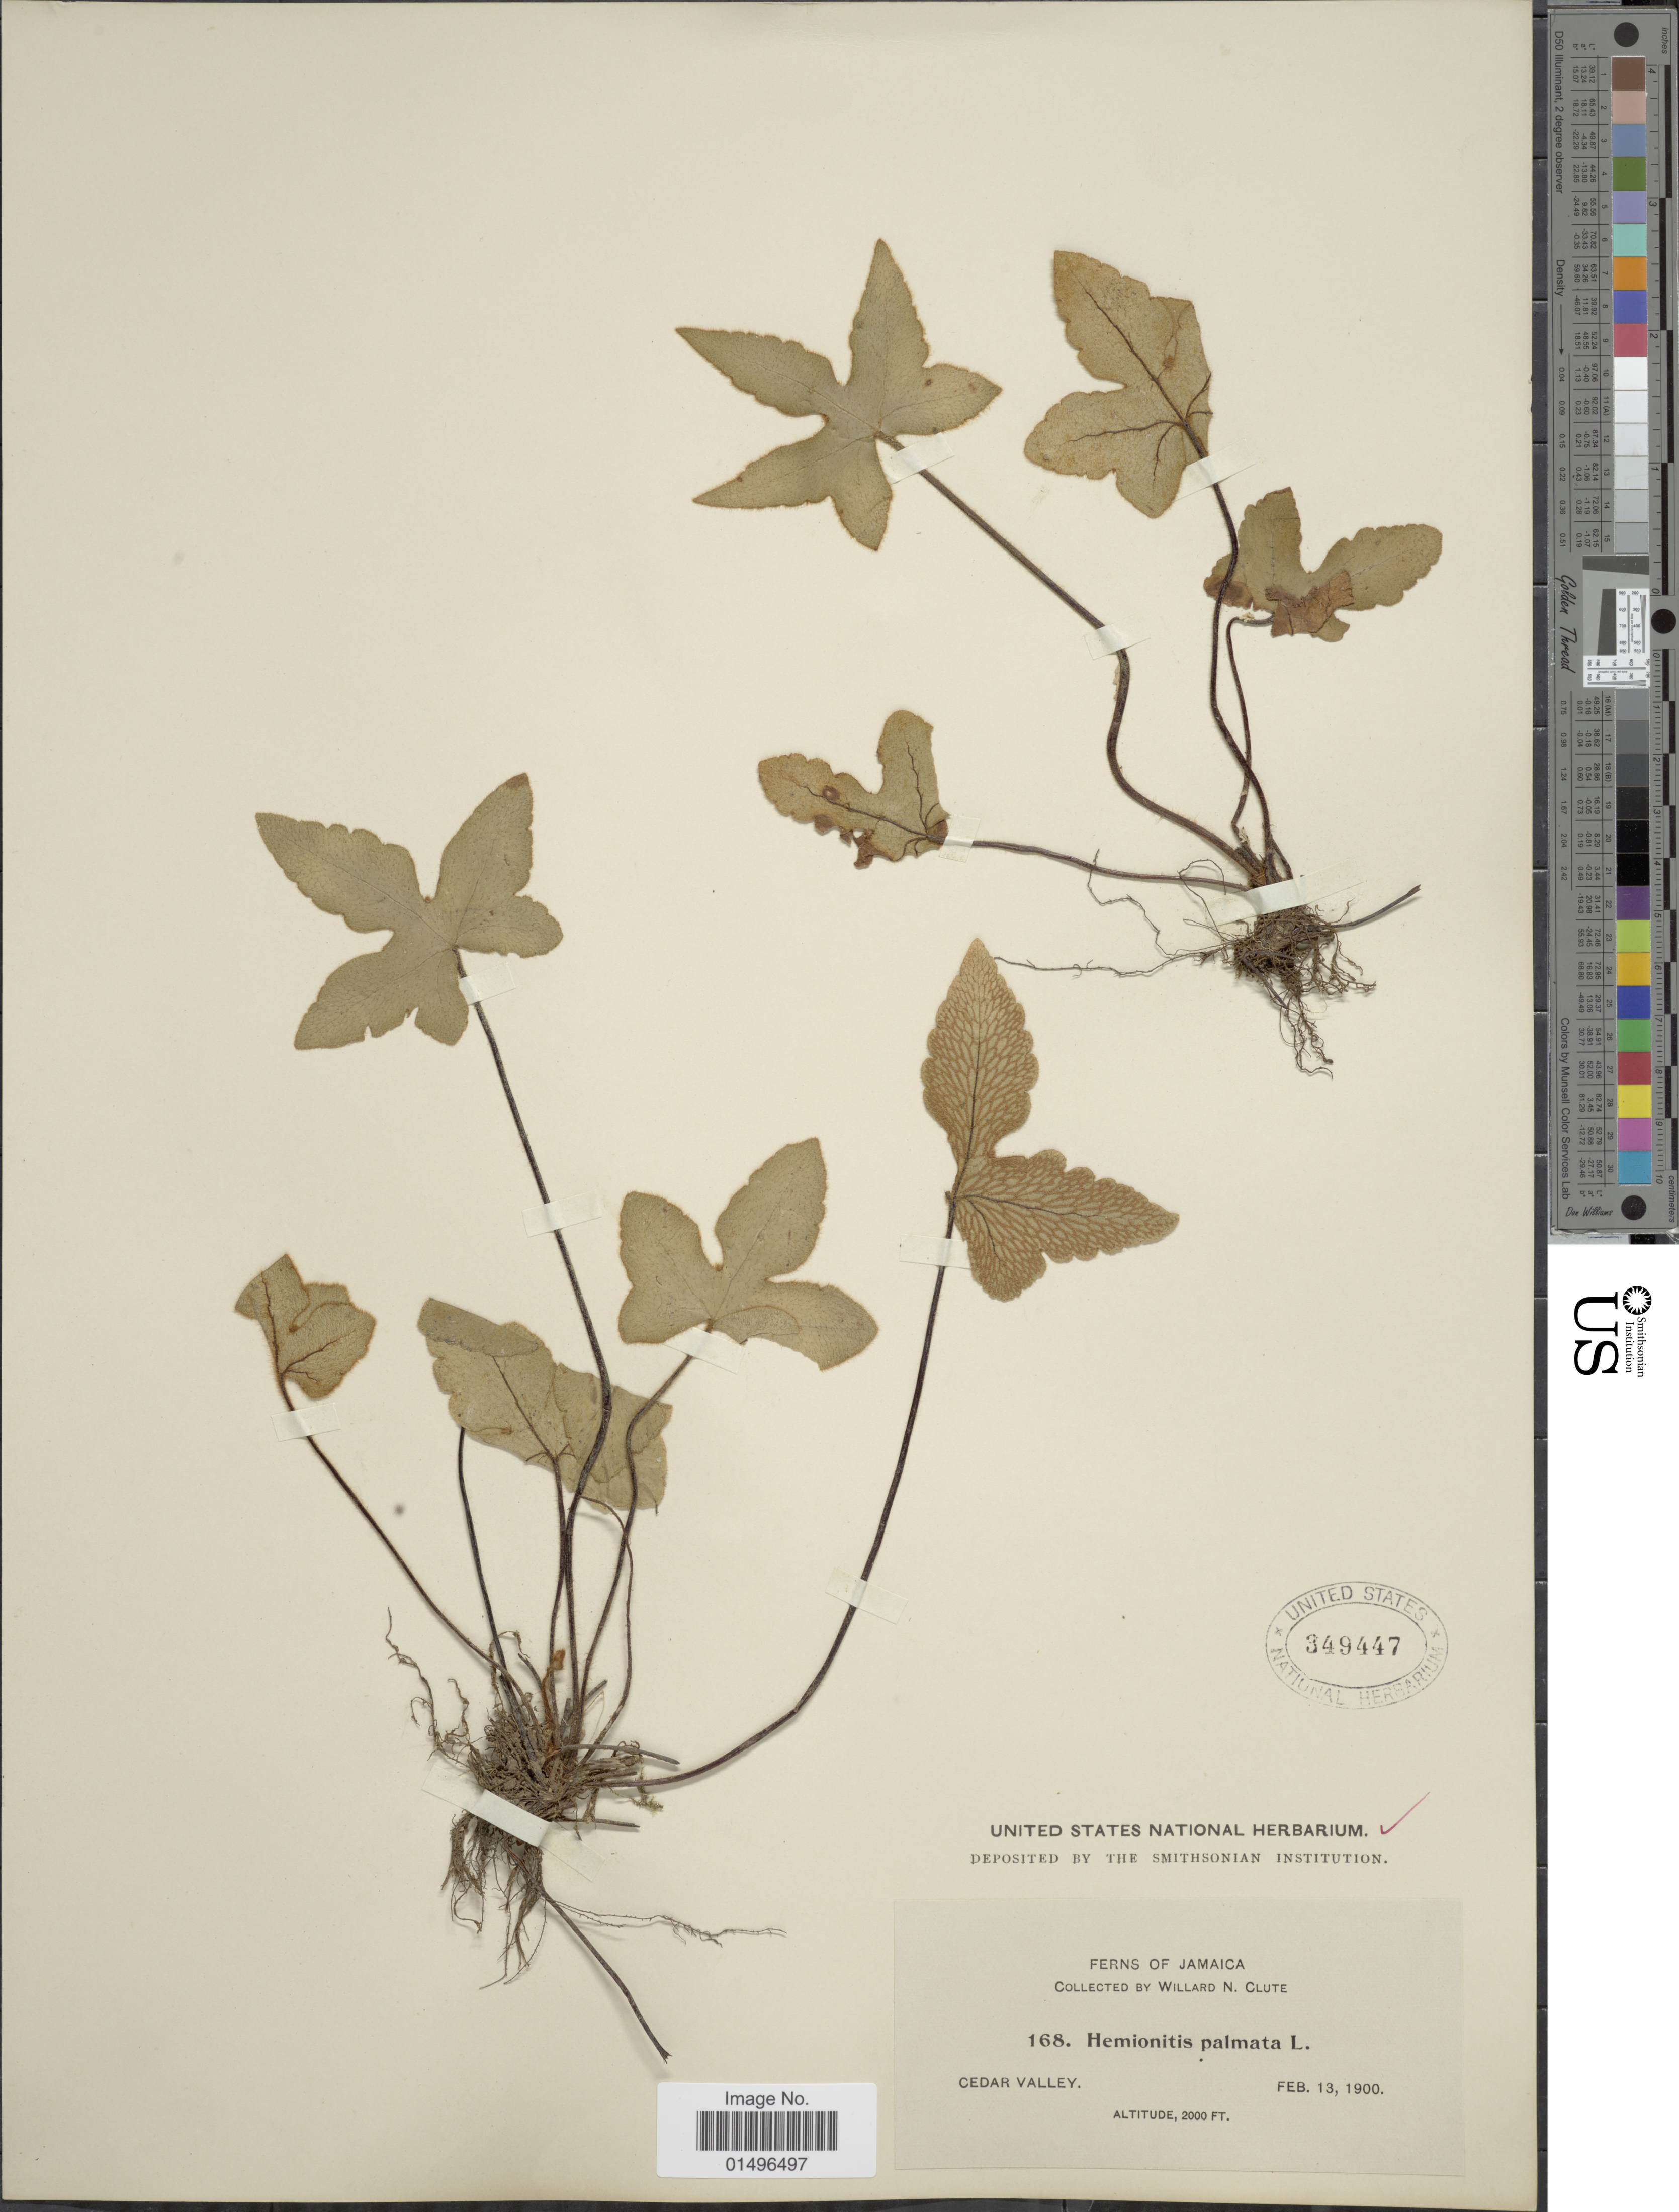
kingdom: Plantae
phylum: Tracheophyta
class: Polypodiopsida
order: Polypodiales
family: Pteridaceae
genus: Hemionitis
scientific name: Hemionitis palmata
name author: L.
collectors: W. N. Clute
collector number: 168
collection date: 1900-02-13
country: Jamaica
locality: Jamaica, Cedar Valley.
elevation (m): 610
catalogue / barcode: US 349447